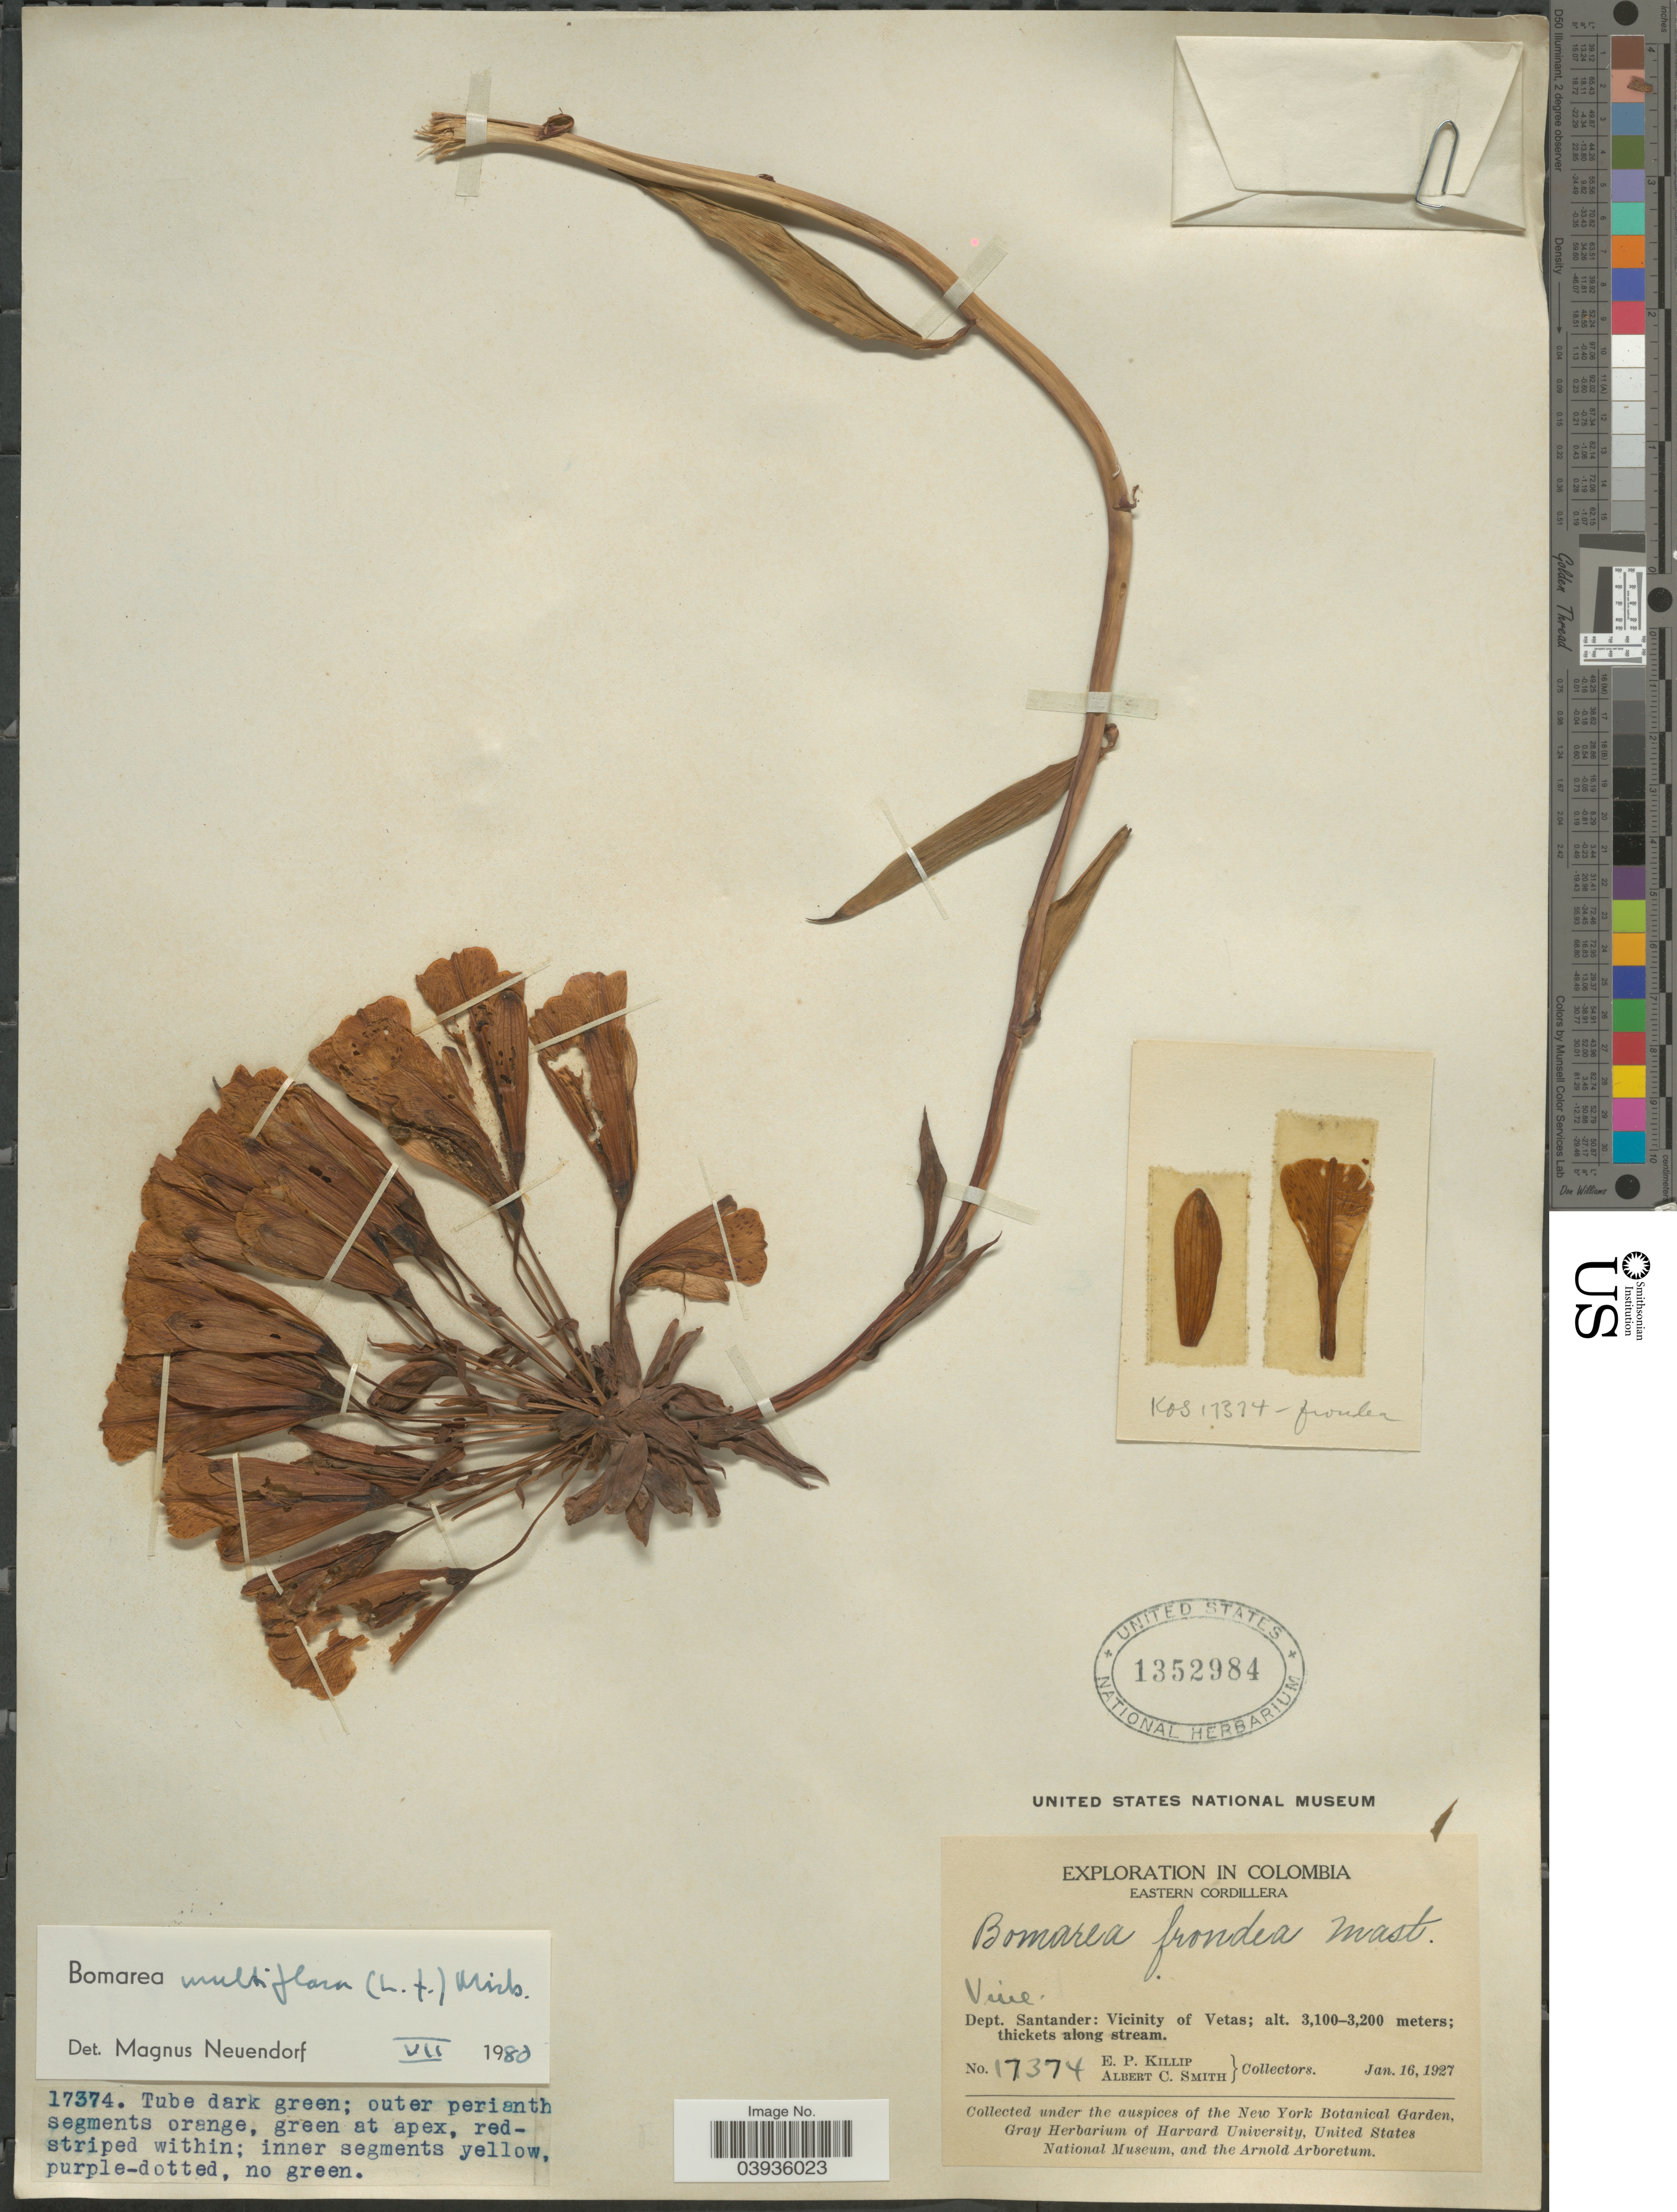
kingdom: Plantae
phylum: Tracheophyta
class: Liliopsida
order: Liliales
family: Alstroemeriaceae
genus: Bomarea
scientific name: Bomarea multiflora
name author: (L. f.) Mirb.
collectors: E. P. Killip & A. C. Smith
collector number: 17374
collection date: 1927-01-16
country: Colombia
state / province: Santander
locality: Eastern Cordillera. Dept. Santander: Vicinity of Vetas; thickets along stream.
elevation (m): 3100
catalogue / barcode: US 1352984